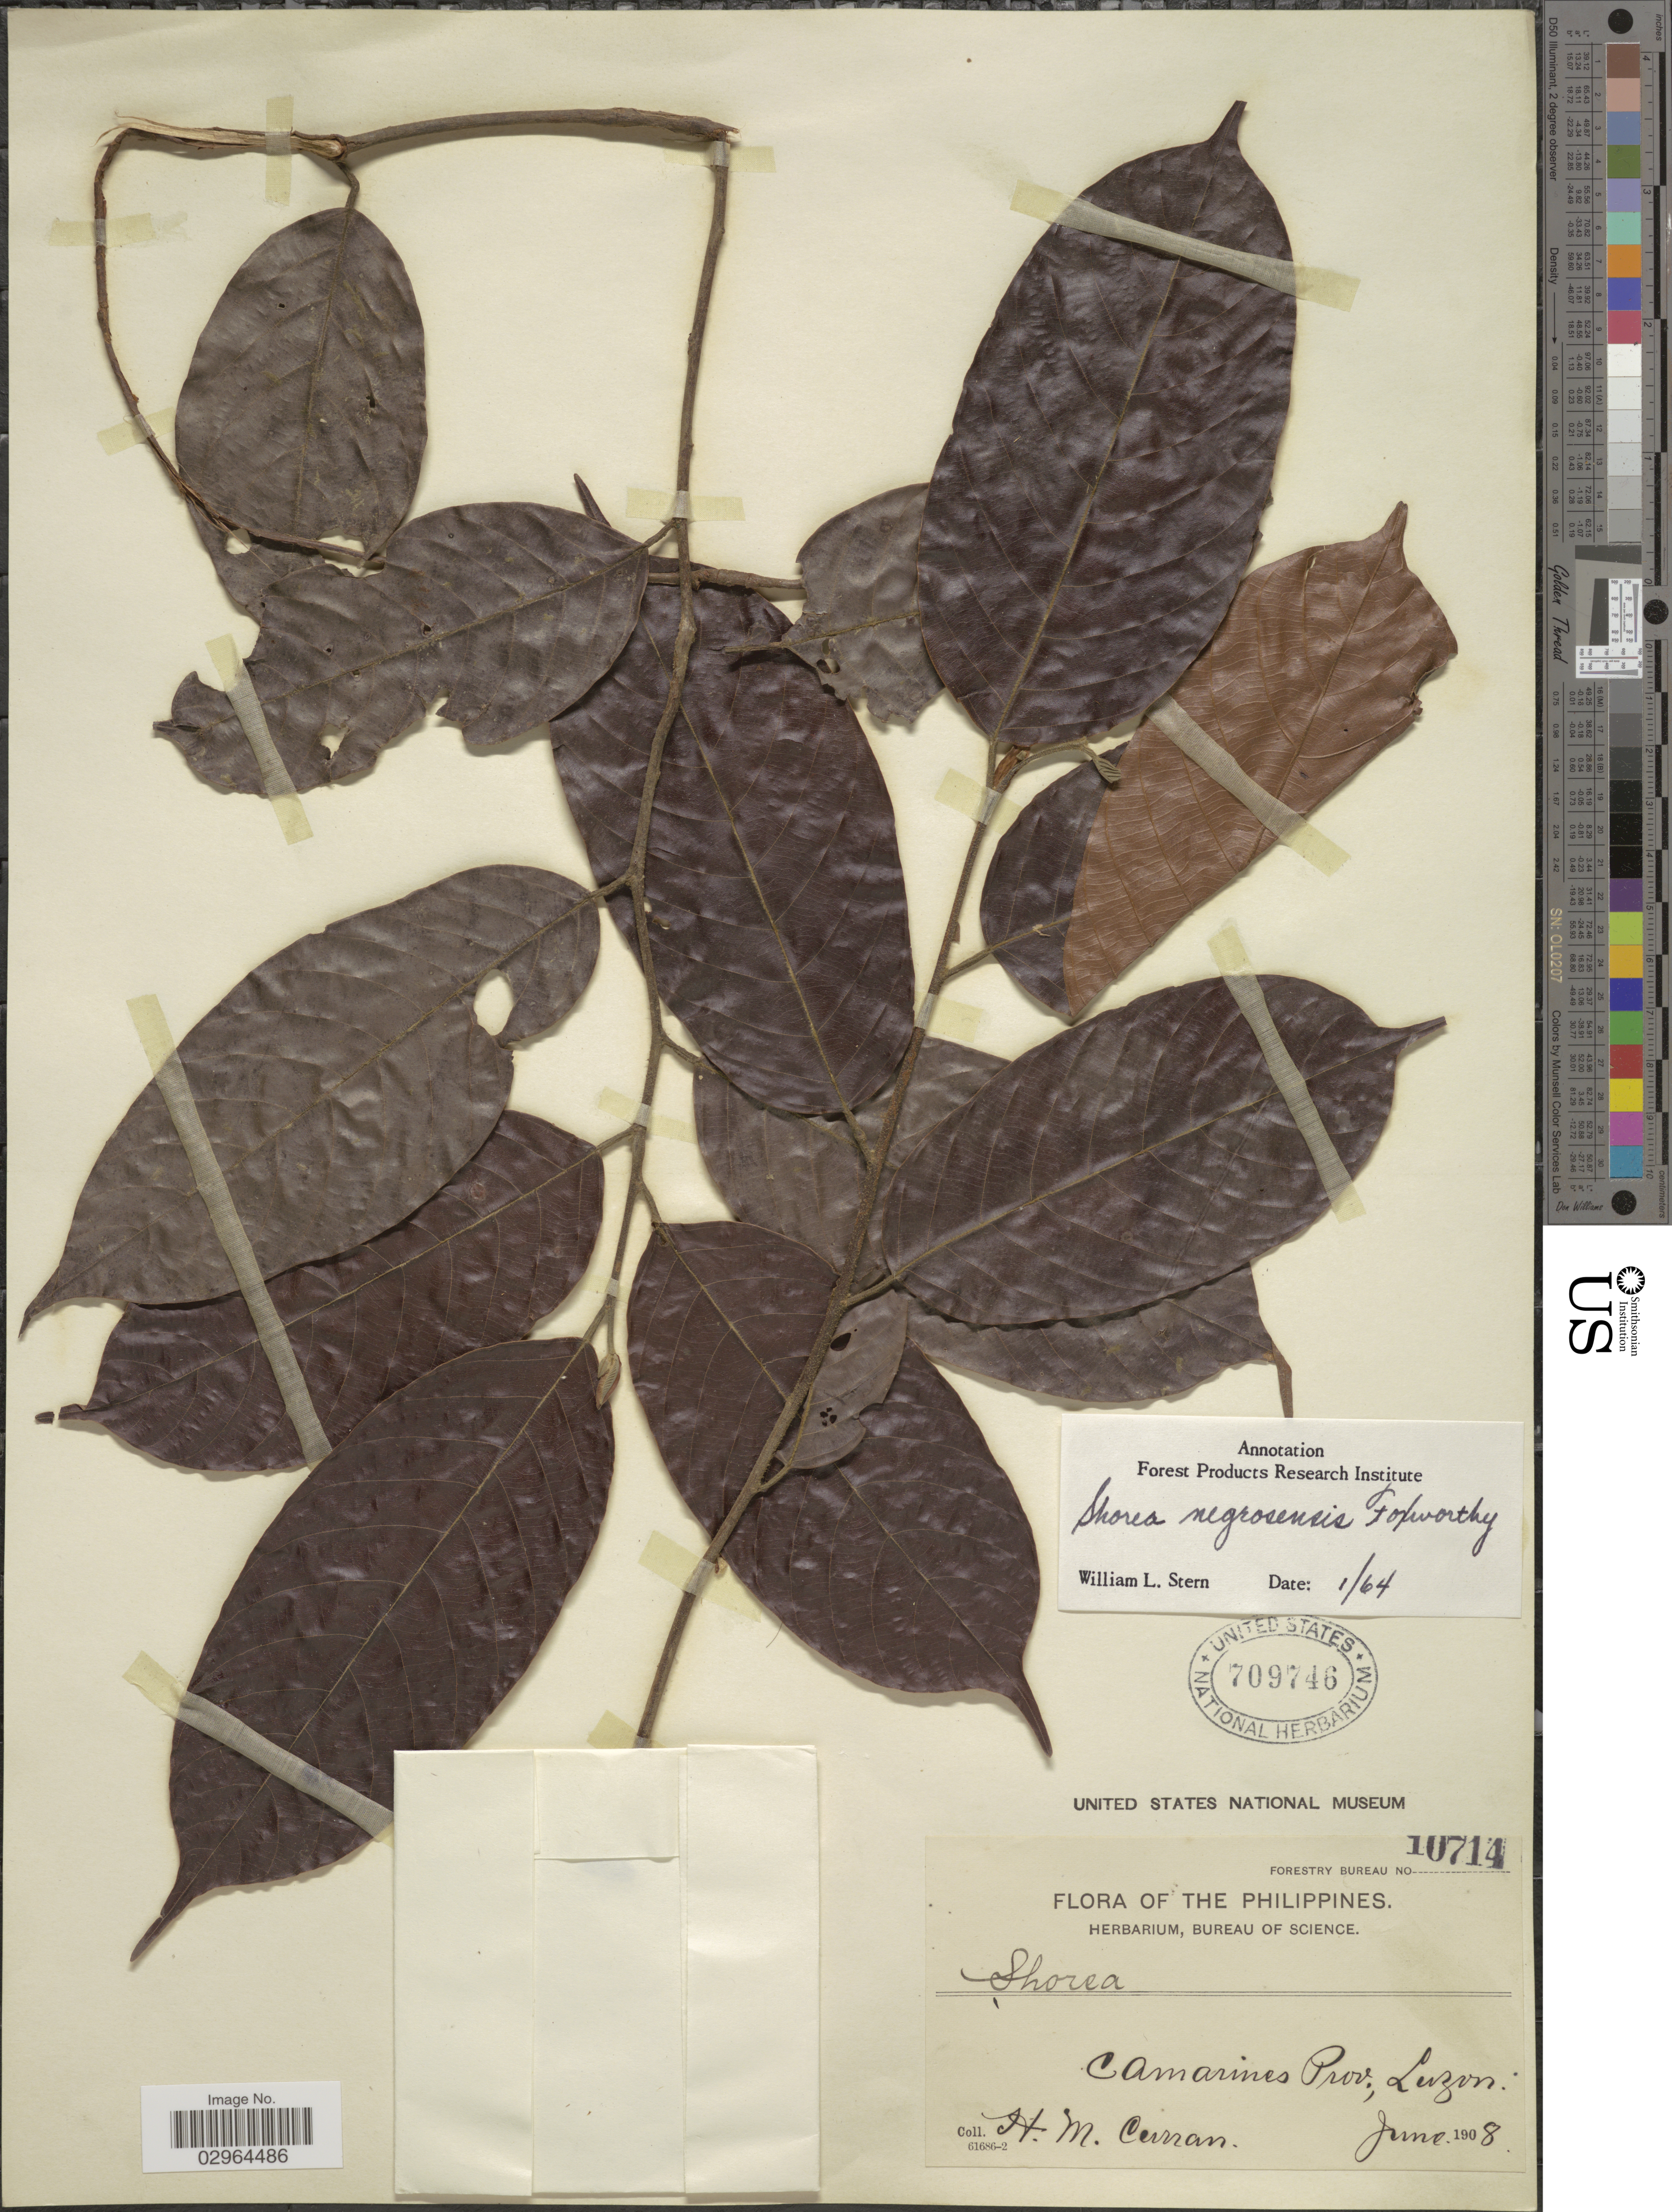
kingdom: Plantae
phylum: Tracheophyta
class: Magnoliopsida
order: Malvales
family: Dipterocarpaceae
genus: Rubroshorea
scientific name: Rubroshorea negrosensis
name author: (Foxw.) P.S. Ashton & J. Heck.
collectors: H. M. Curran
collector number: Forestry Bureau 10714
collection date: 1908-06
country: Philippines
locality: Camarines Prov., Luzon.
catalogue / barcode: US 709746